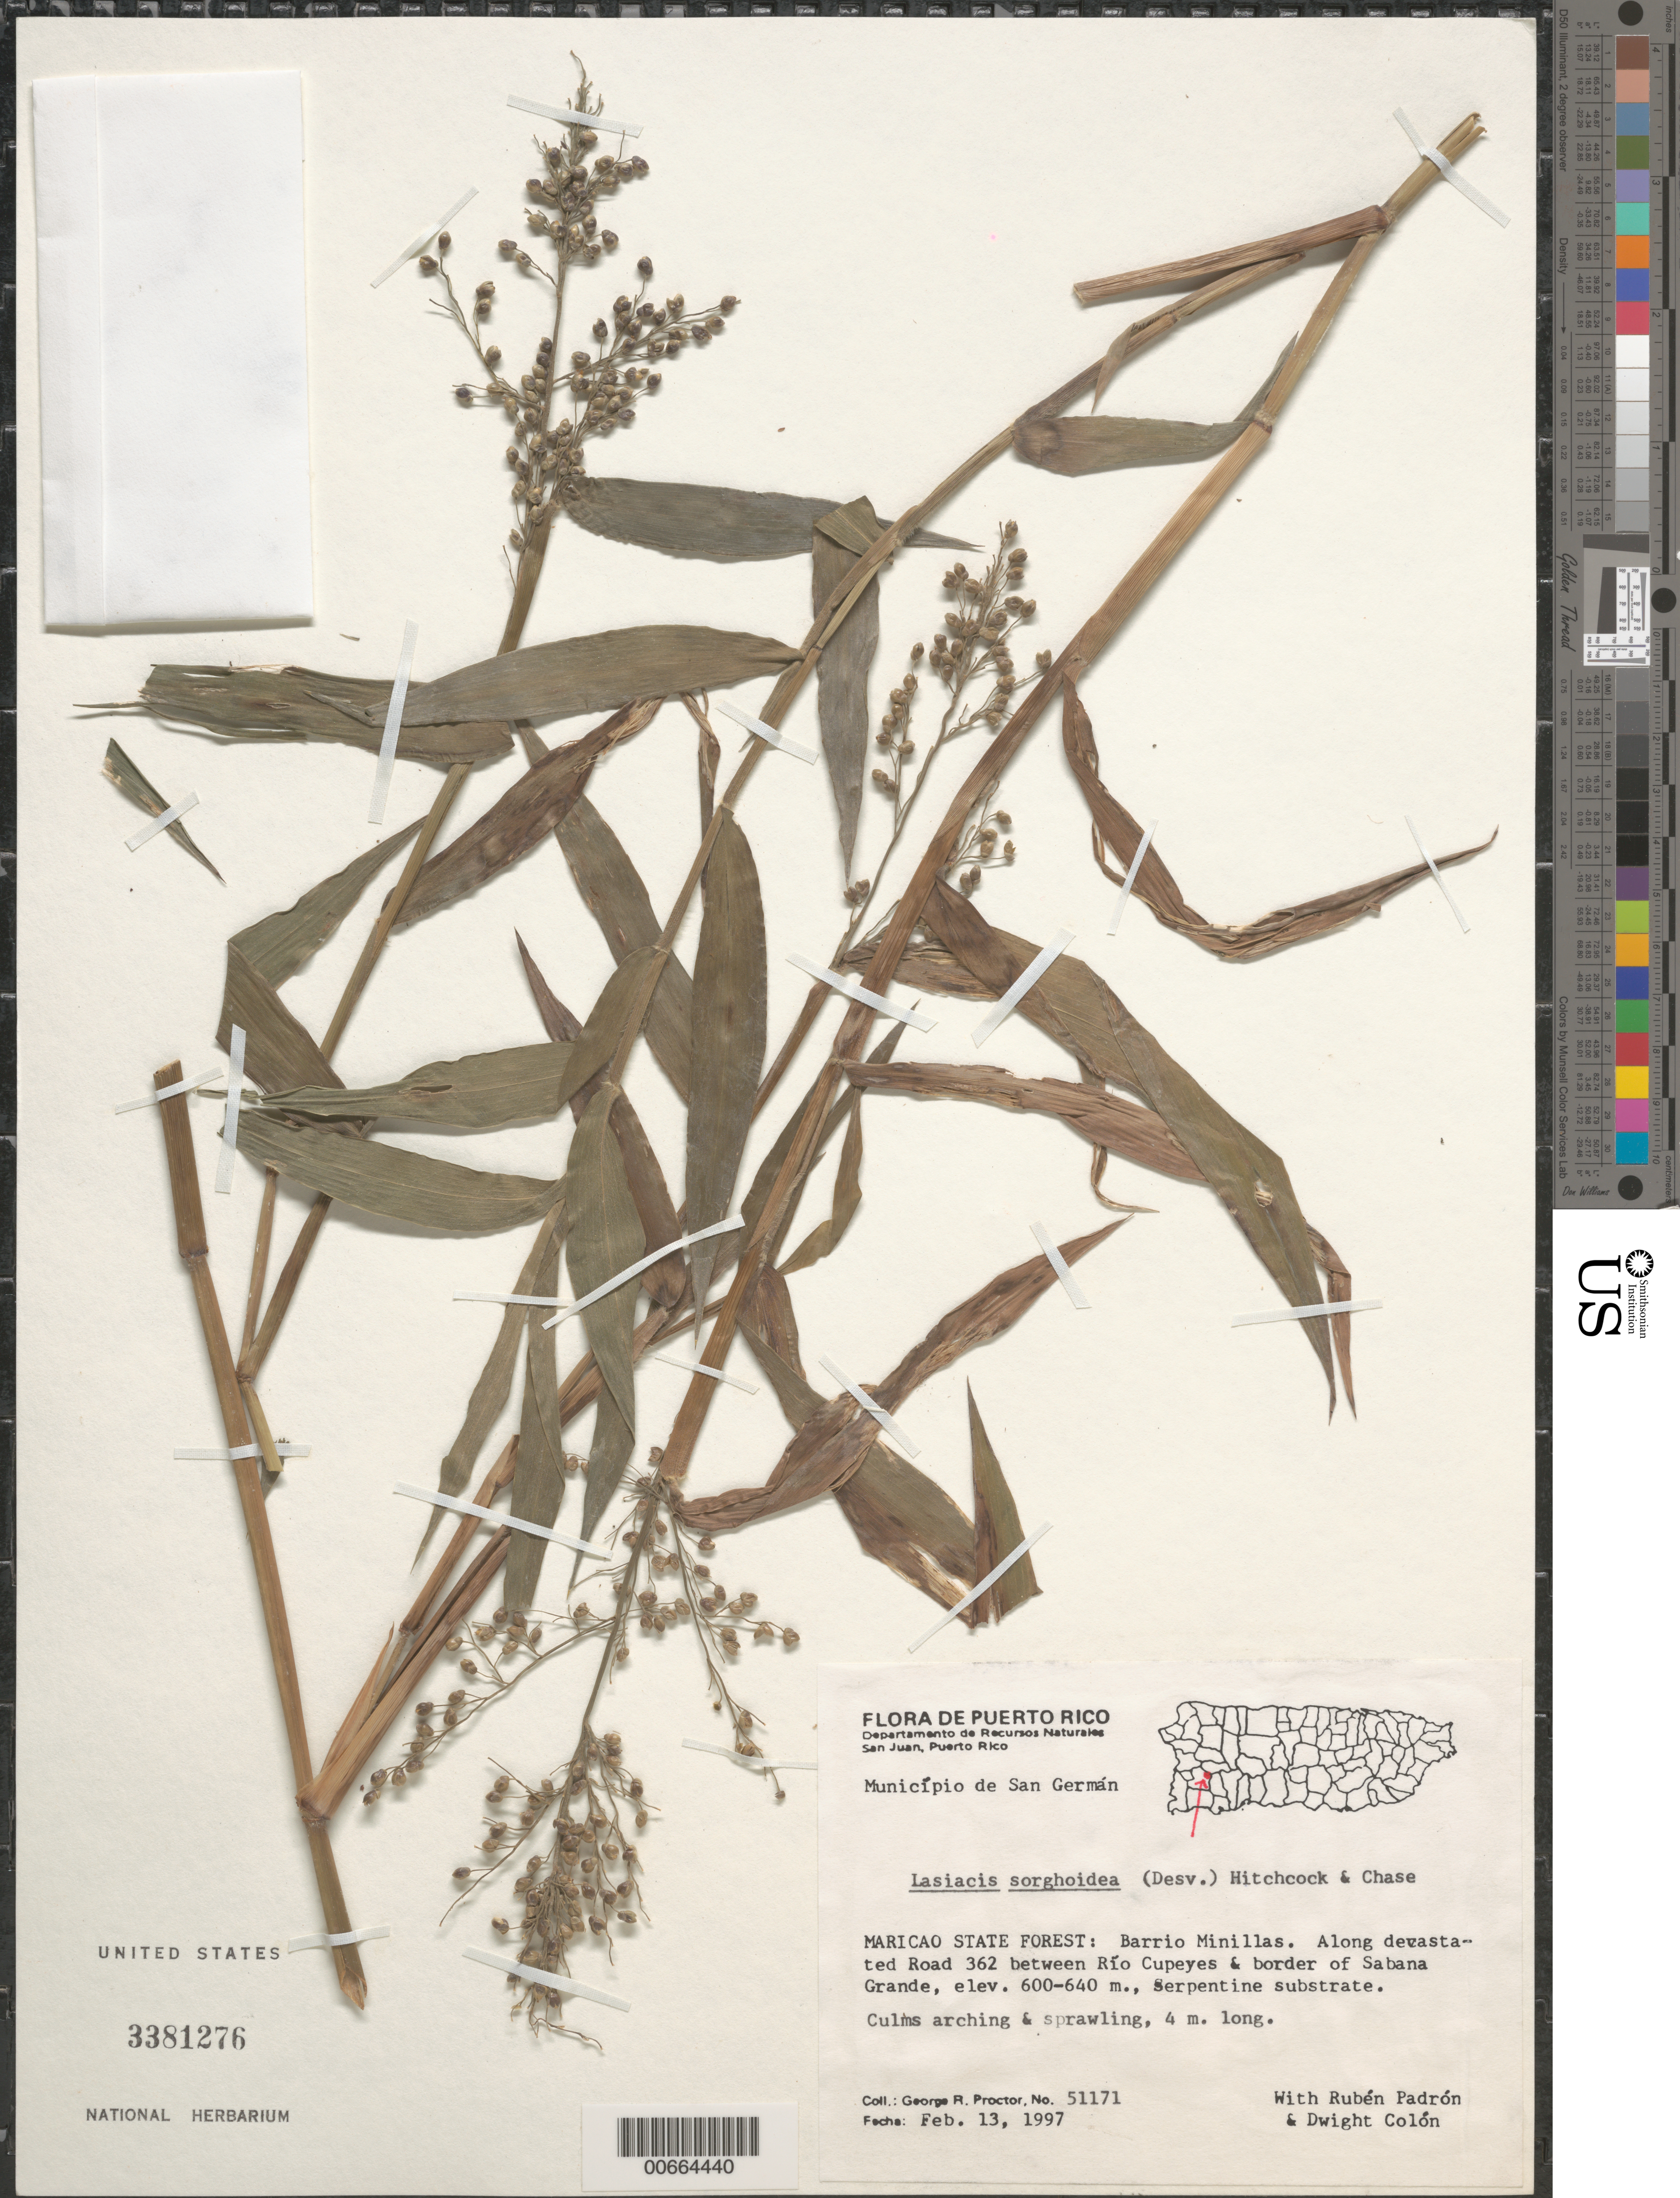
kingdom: Plantae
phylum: Tracheophyta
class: Liliopsida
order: Poales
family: Poaceae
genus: Lasiacis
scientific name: Lasiacis sorghoidea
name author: (Desv. ex Ham.) Hitchc. & Chase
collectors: G. R. Proctor, R. Padrón & D. Colón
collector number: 51171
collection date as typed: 13 Feb 1997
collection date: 1997-02-13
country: Puerto Rico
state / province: San Germán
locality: Mun. San German, Maricao State Forest: Barrio Minillas, along devastated Road 362 btw Río Cupeyes & border of Sabana Grande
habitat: Serpentine substrate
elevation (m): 600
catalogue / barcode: US 3381276